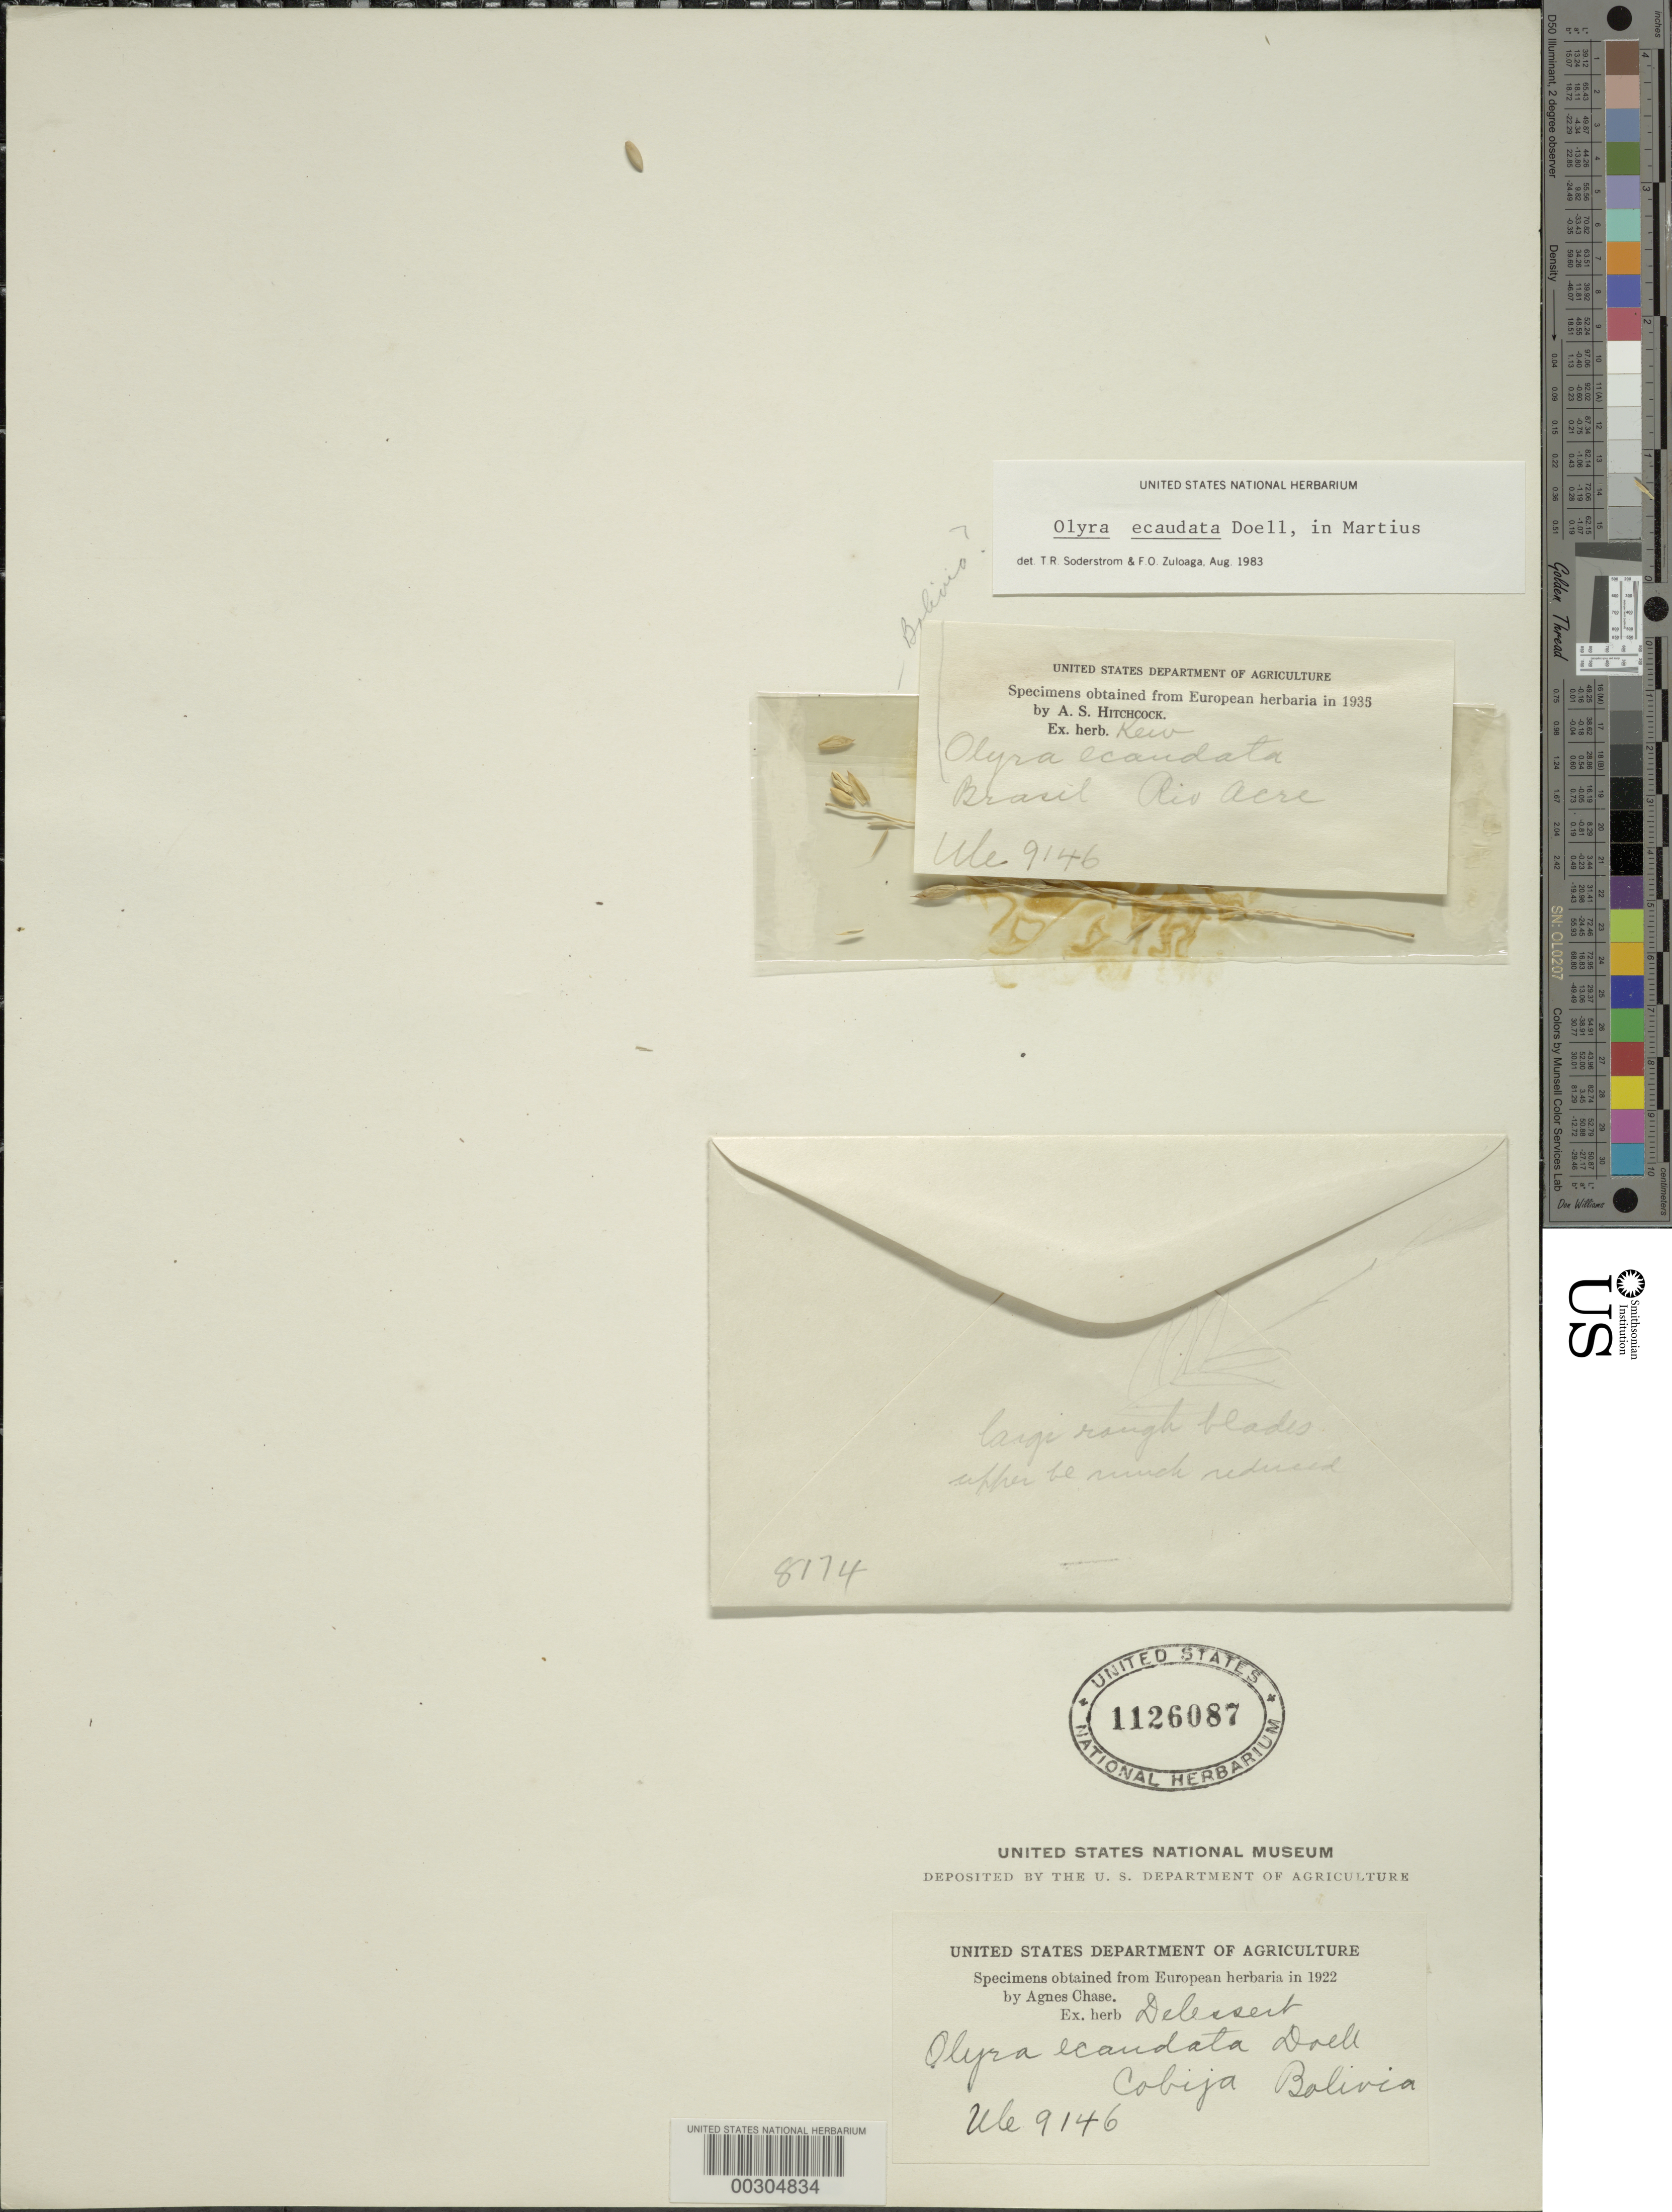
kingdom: Plantae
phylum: Tracheophyta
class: Liliopsida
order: Poales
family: Poaceae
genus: Olyra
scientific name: Olyra ecaudata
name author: Döll in Mart.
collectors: -- Ule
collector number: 9146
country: Bolivia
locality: Cobija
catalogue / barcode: US 1126087